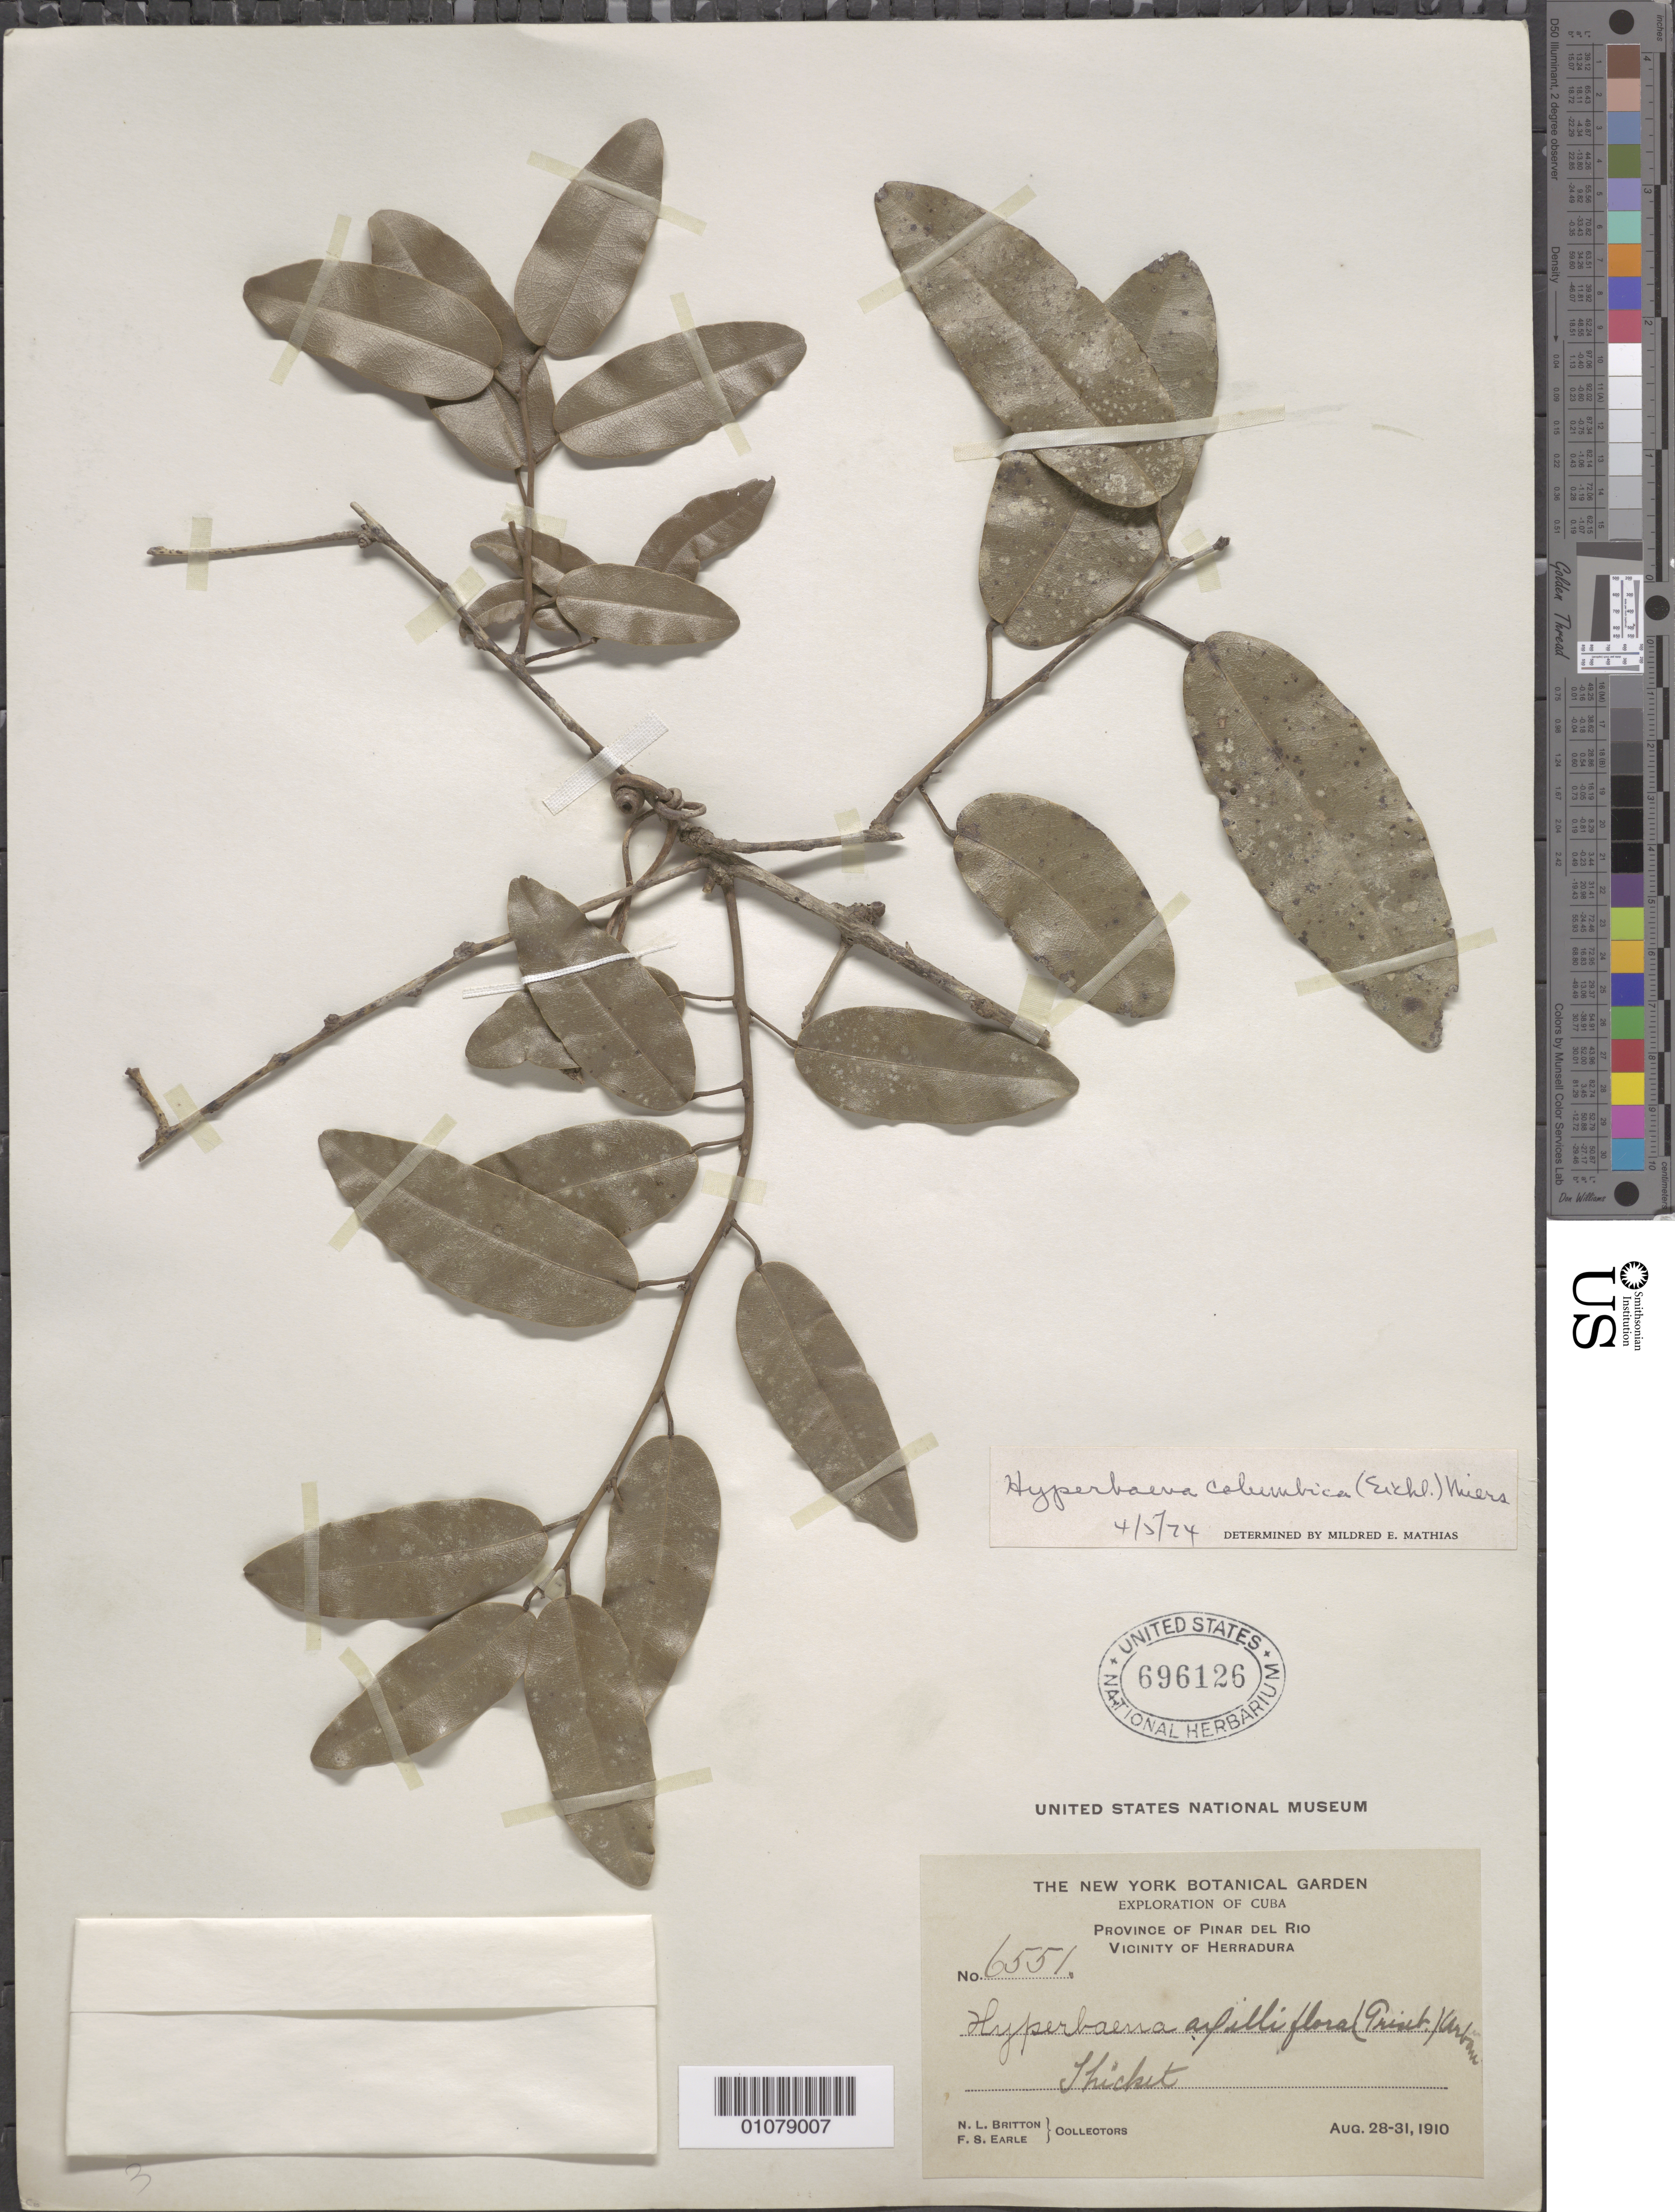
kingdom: Plantae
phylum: Tracheophyta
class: Magnoliopsida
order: Ranunculales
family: Menispermaceae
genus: Hyperbaena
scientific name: Hyperbaena columbica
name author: (Eichler) Miers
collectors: N. Britton & F. S. Earle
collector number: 6551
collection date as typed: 28 Aug 1910 to 31 Aug 1910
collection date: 1910-08-28/1910-08-31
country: Cuba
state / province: Pinar del Rio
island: Cuba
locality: Province of Pinar Del Rio, Vicinity of Herradura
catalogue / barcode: US 696126